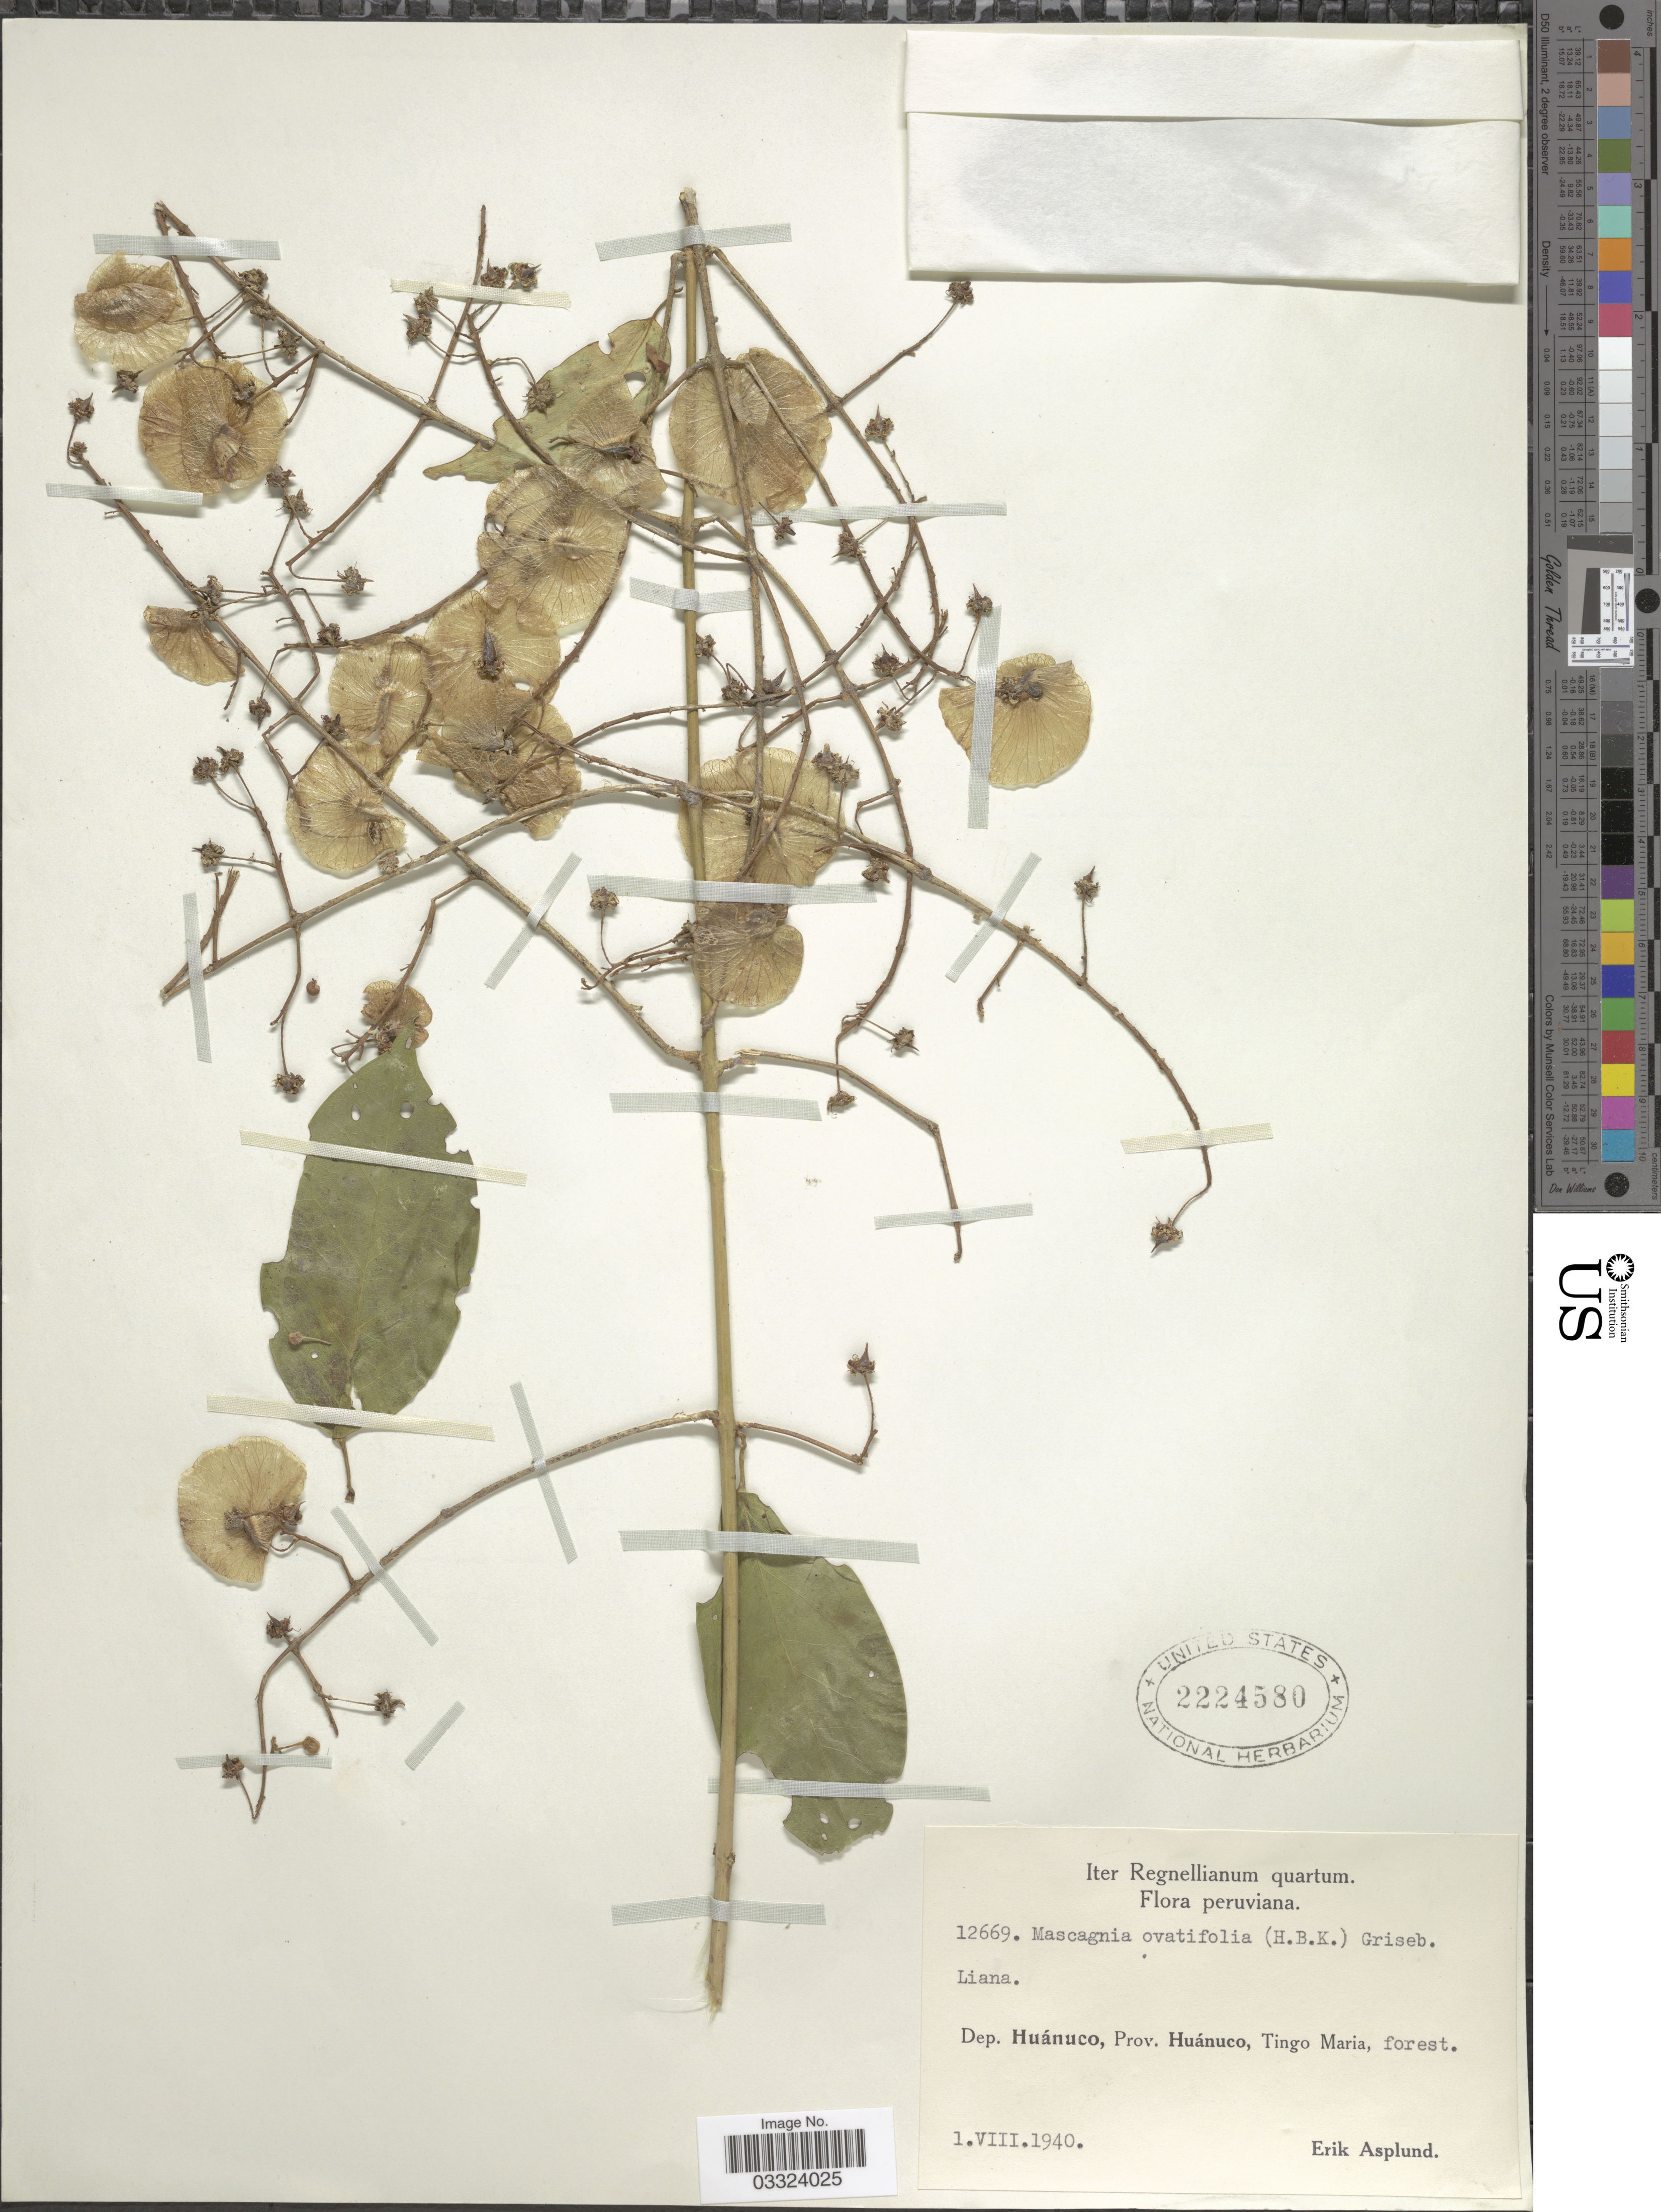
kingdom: Plantae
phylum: Tracheophyta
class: Magnoliopsida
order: Malpighiales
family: Malpighiaceae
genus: Mascagnia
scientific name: Mascagnia ovatifolia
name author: (Kunth) Griseb.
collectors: E. Asplund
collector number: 12669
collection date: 1940-08-01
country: Peru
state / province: Huánuco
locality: Dep. Huánuco, Prov. Huánuco, Tingo Maria.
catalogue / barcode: US 2224580